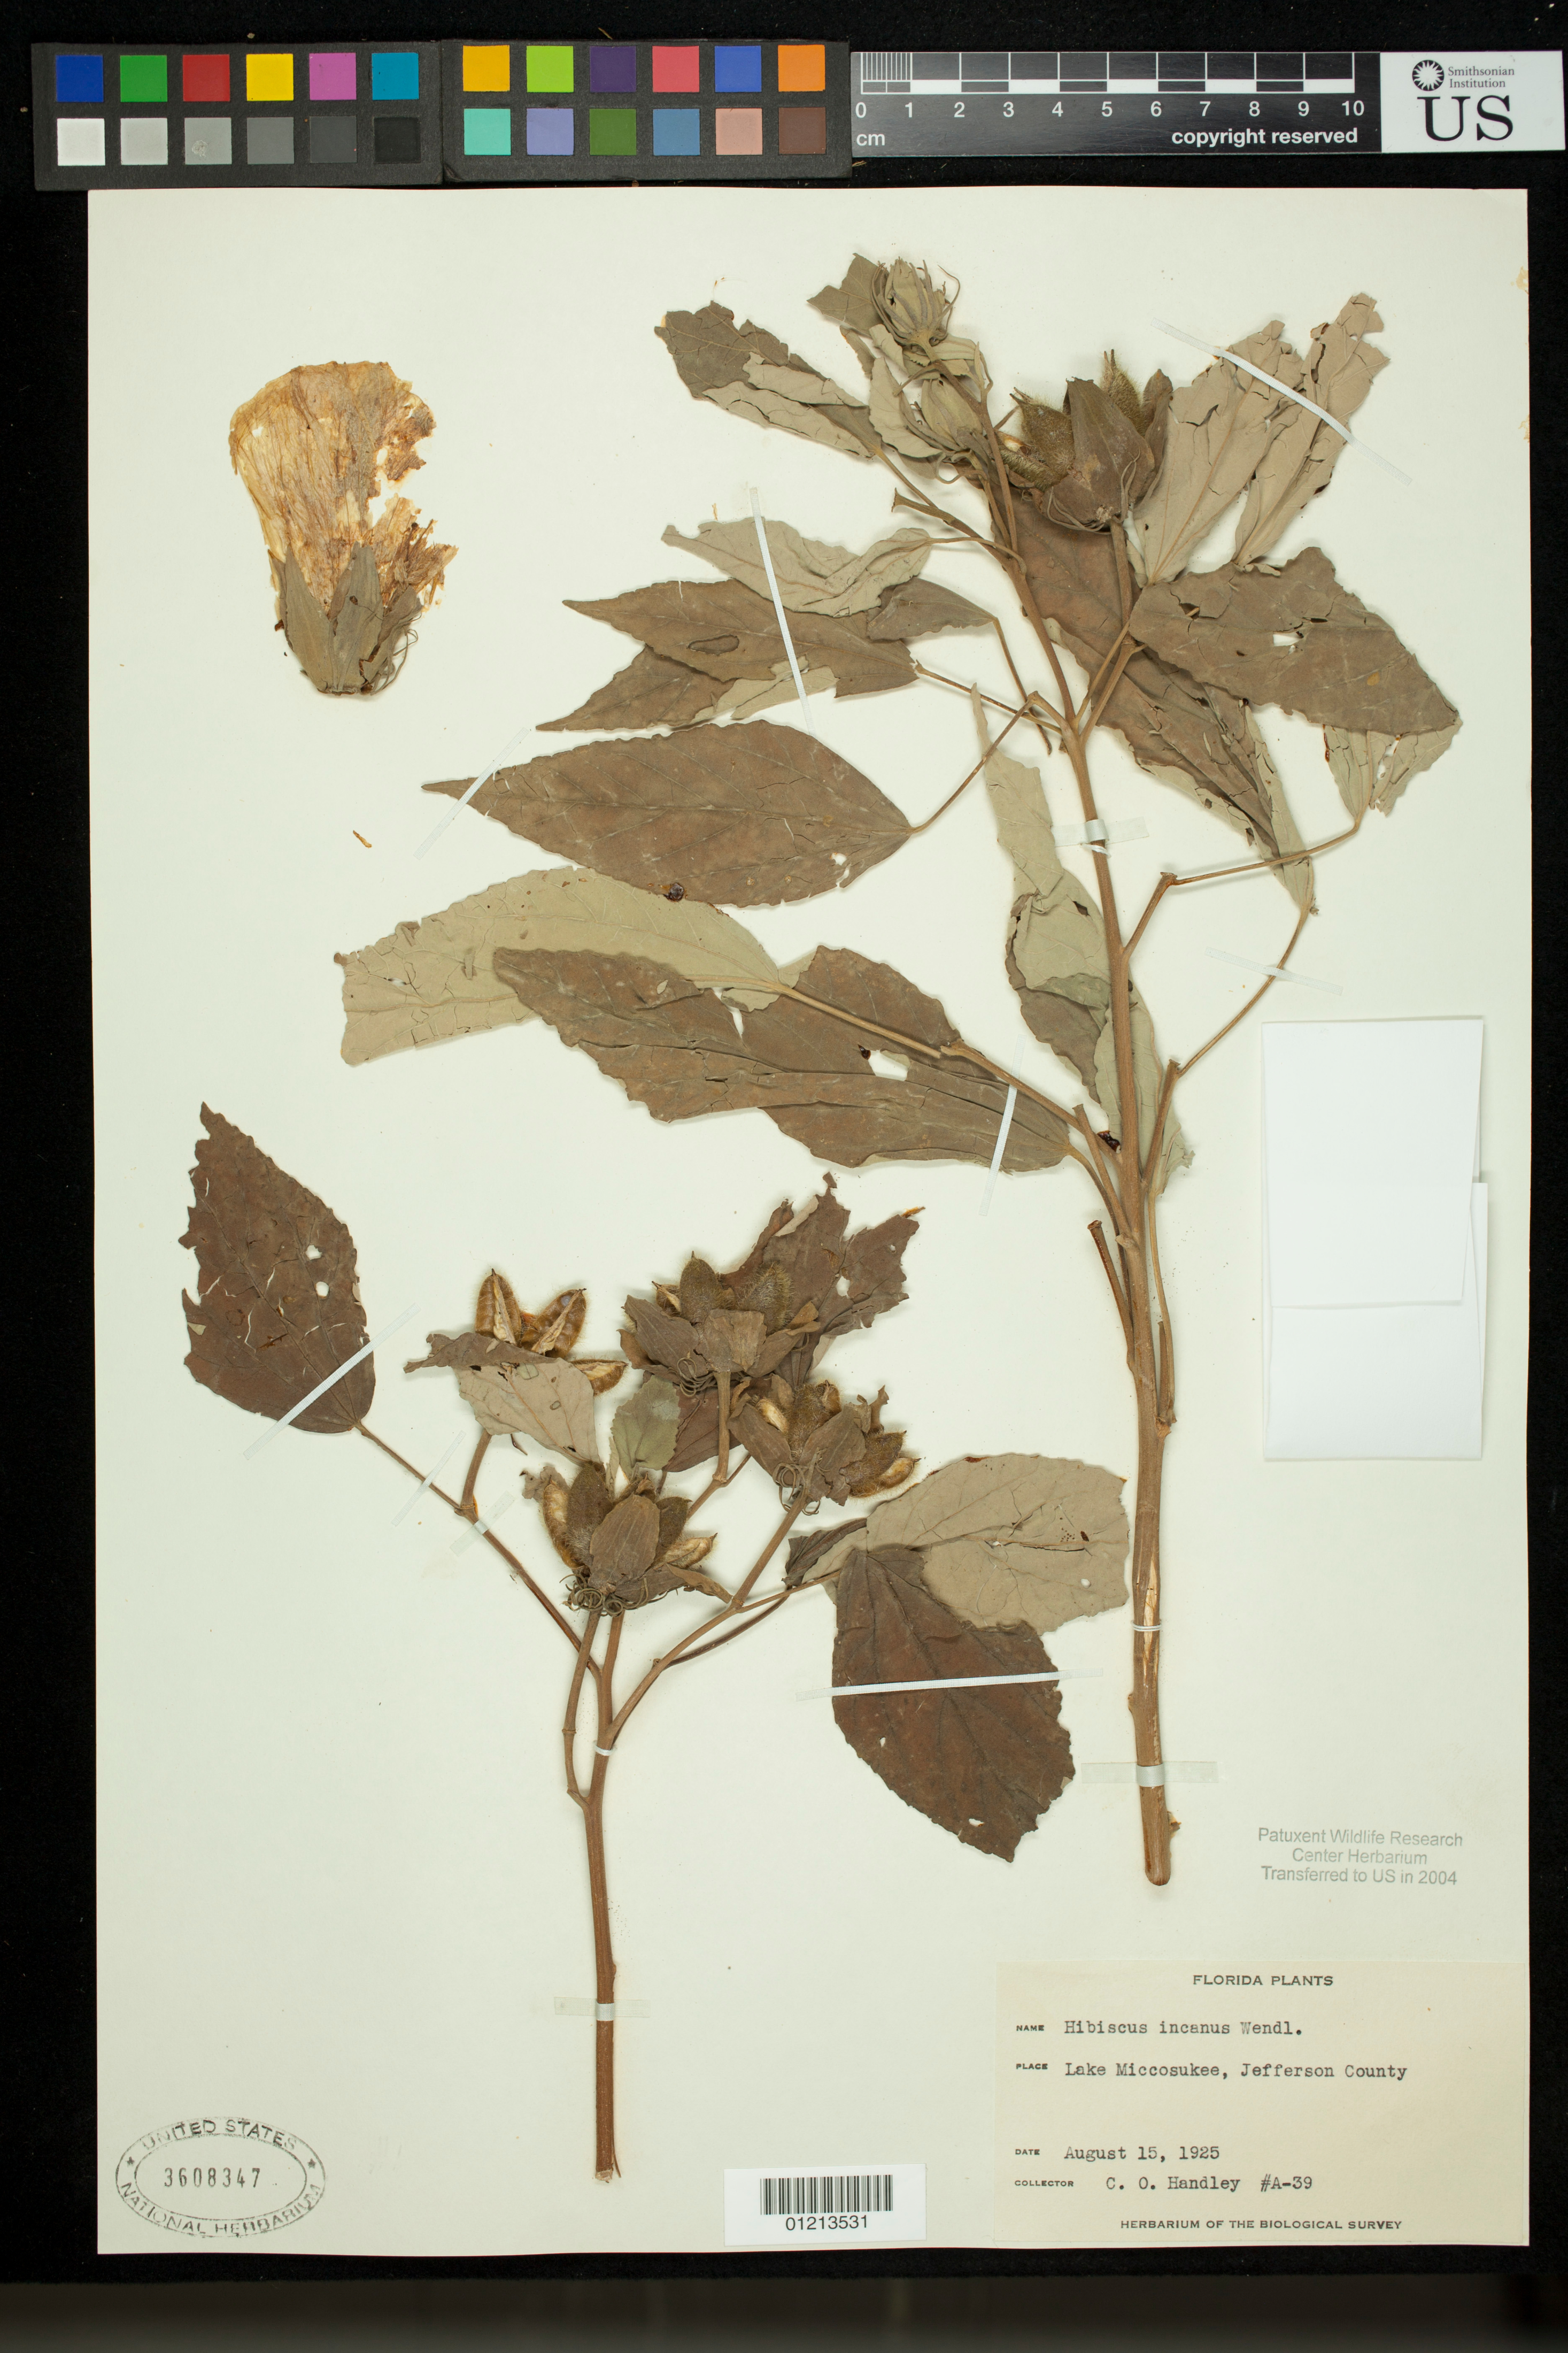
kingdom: Plantae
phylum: Tracheophyta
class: Magnoliopsida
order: Malvales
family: Malvaceae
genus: Hibiscus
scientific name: Hibiscus incanus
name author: J.C. Wendl.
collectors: C. O. Handley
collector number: A-39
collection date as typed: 15 Aug 1925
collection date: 1925-08-15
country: United States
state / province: Florida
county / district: Jefferson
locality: Lake Miccosukee, Jefferson County.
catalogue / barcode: US 3608347